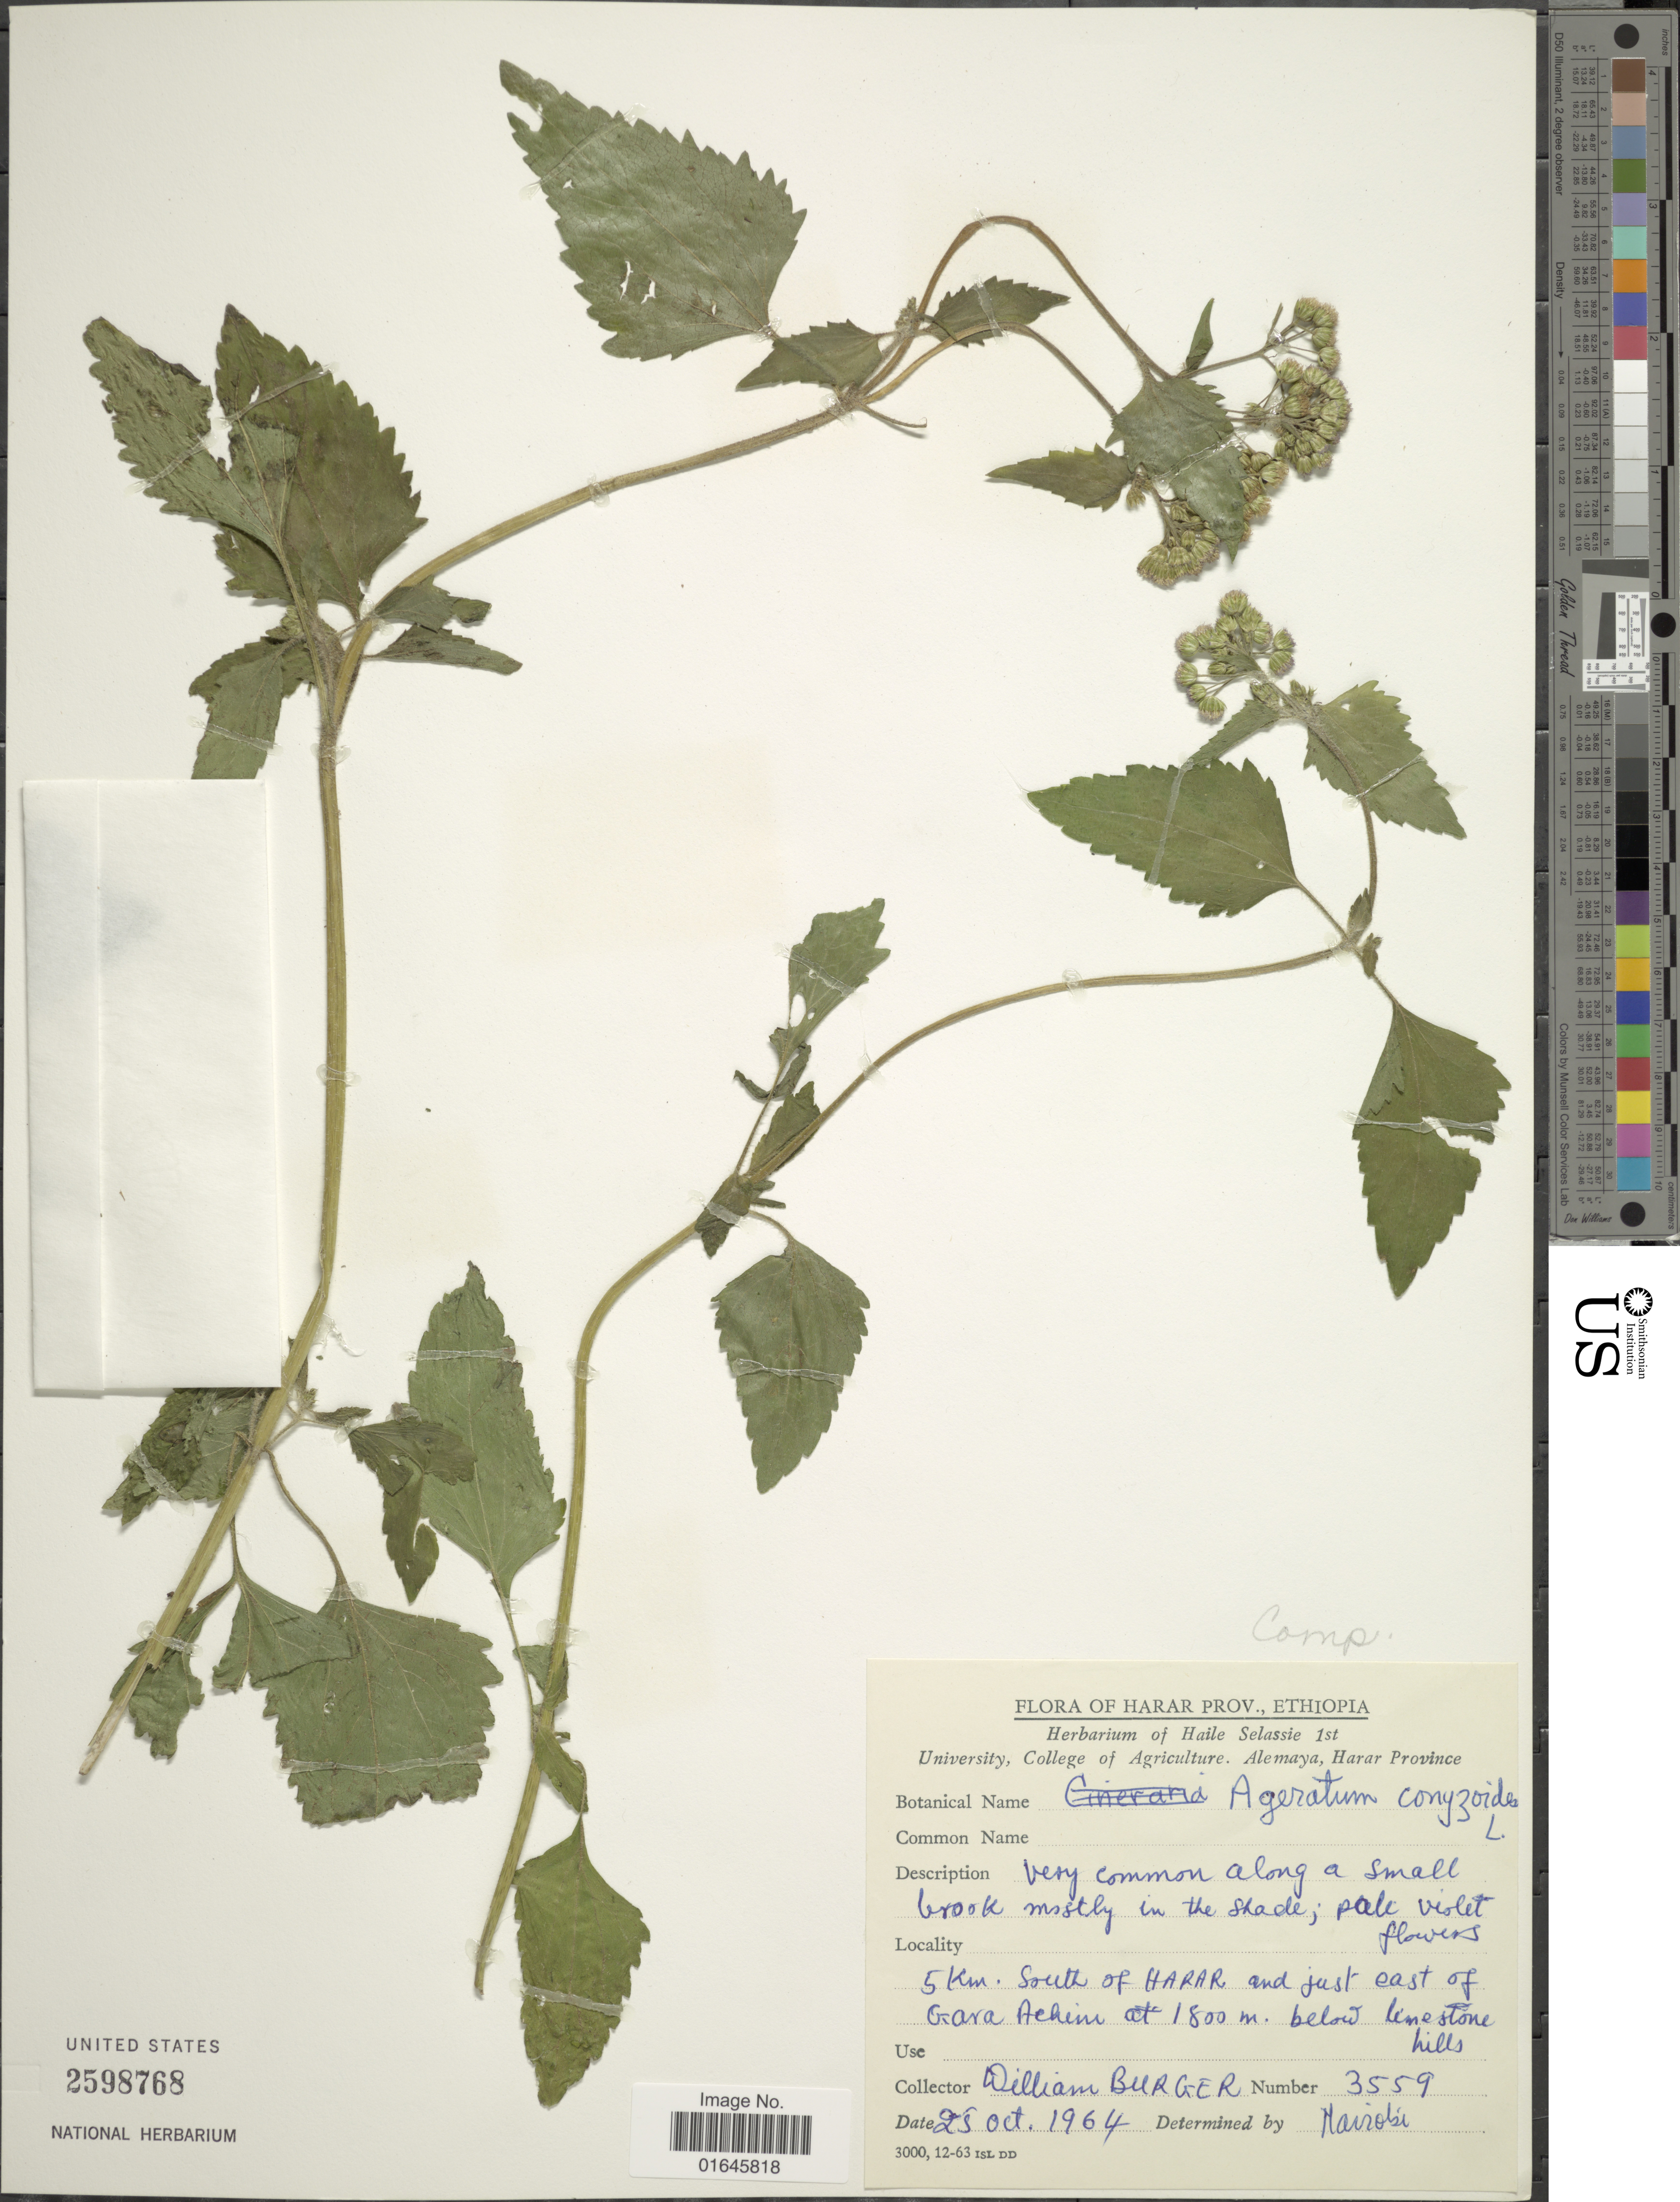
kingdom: Plantae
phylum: Tracheophyta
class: Magnoliopsida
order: Asterales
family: Asteraceae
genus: Ageratum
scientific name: Ageratum conyzoides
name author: L.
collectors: W. Burger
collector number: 3559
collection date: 1964-10-25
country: Ethiopia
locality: Harar Prov., 5 km south of Harar and just east of Gara Acheim, below limestone hills [interpreted]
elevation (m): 1800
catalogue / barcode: US 2598768